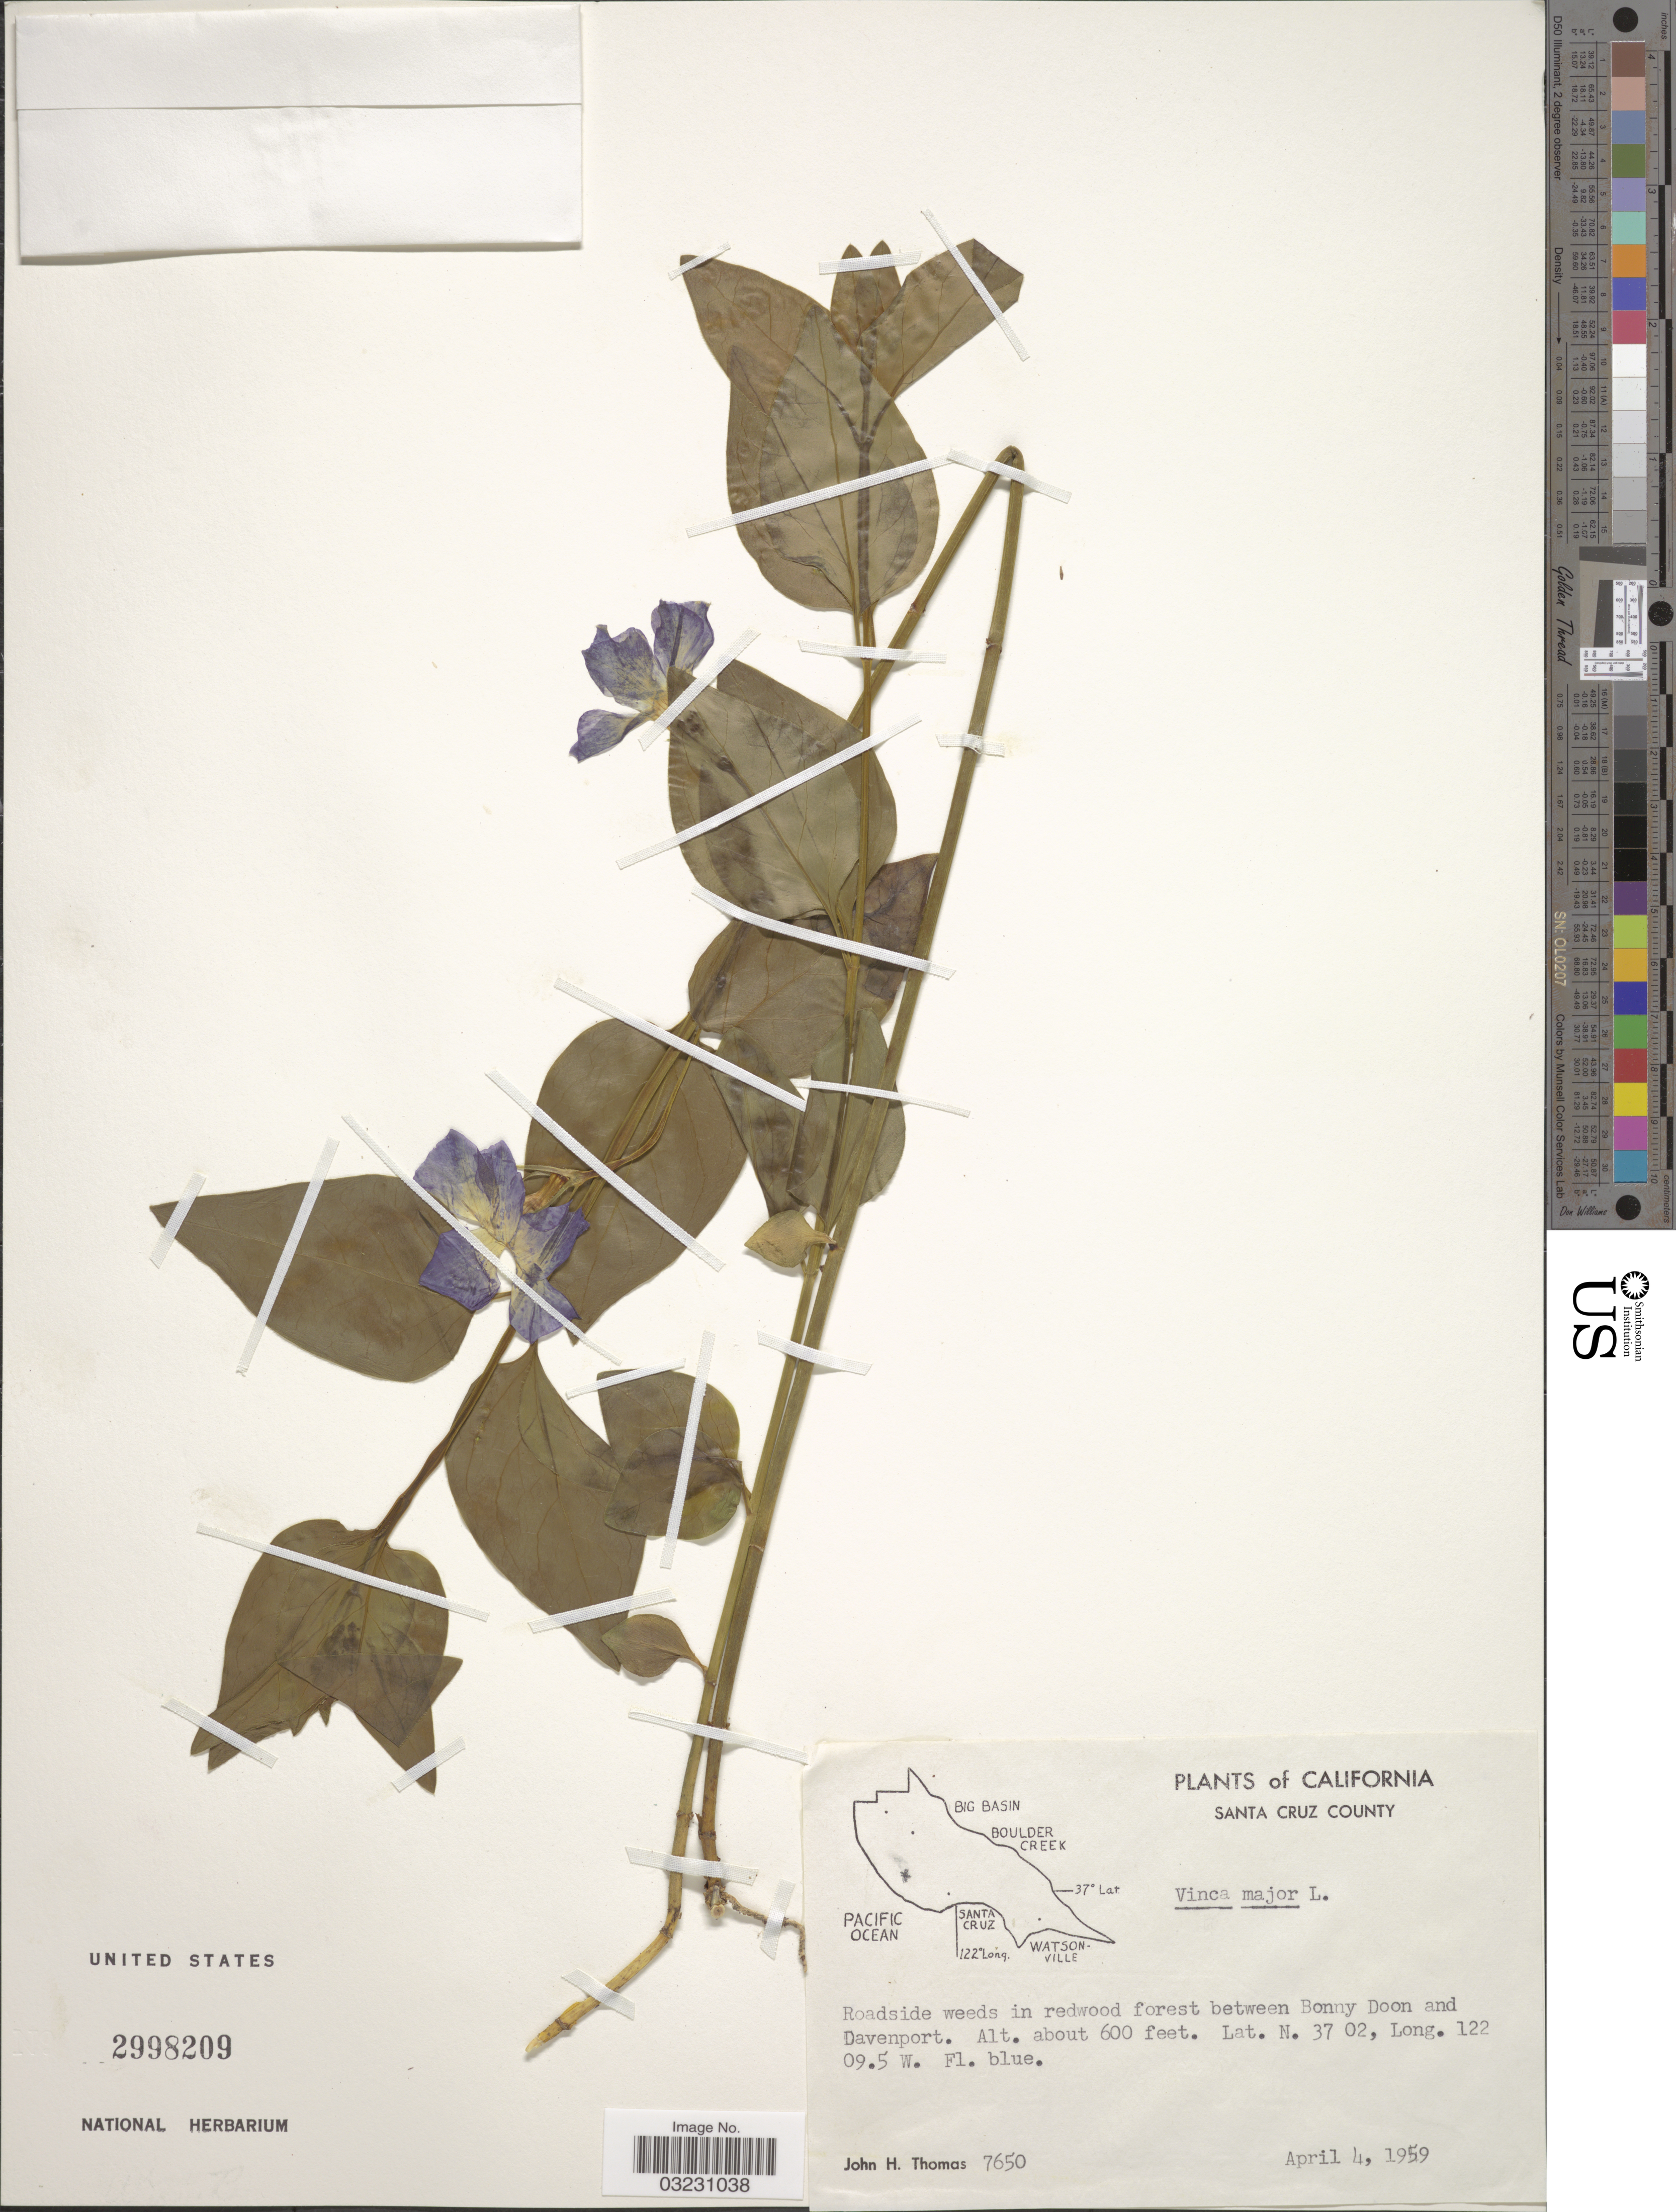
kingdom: Plantae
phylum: Tracheophyta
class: Magnoliopsida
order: Gentianales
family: Apocynaceae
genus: Vinca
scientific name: Vinca major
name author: L.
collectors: J. H. Thomas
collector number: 7650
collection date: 1959-04-04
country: United States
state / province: California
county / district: Santa Cruz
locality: Santa Cruz County. Between Bonny Doon and Davenport.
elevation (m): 183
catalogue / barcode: US 2998209